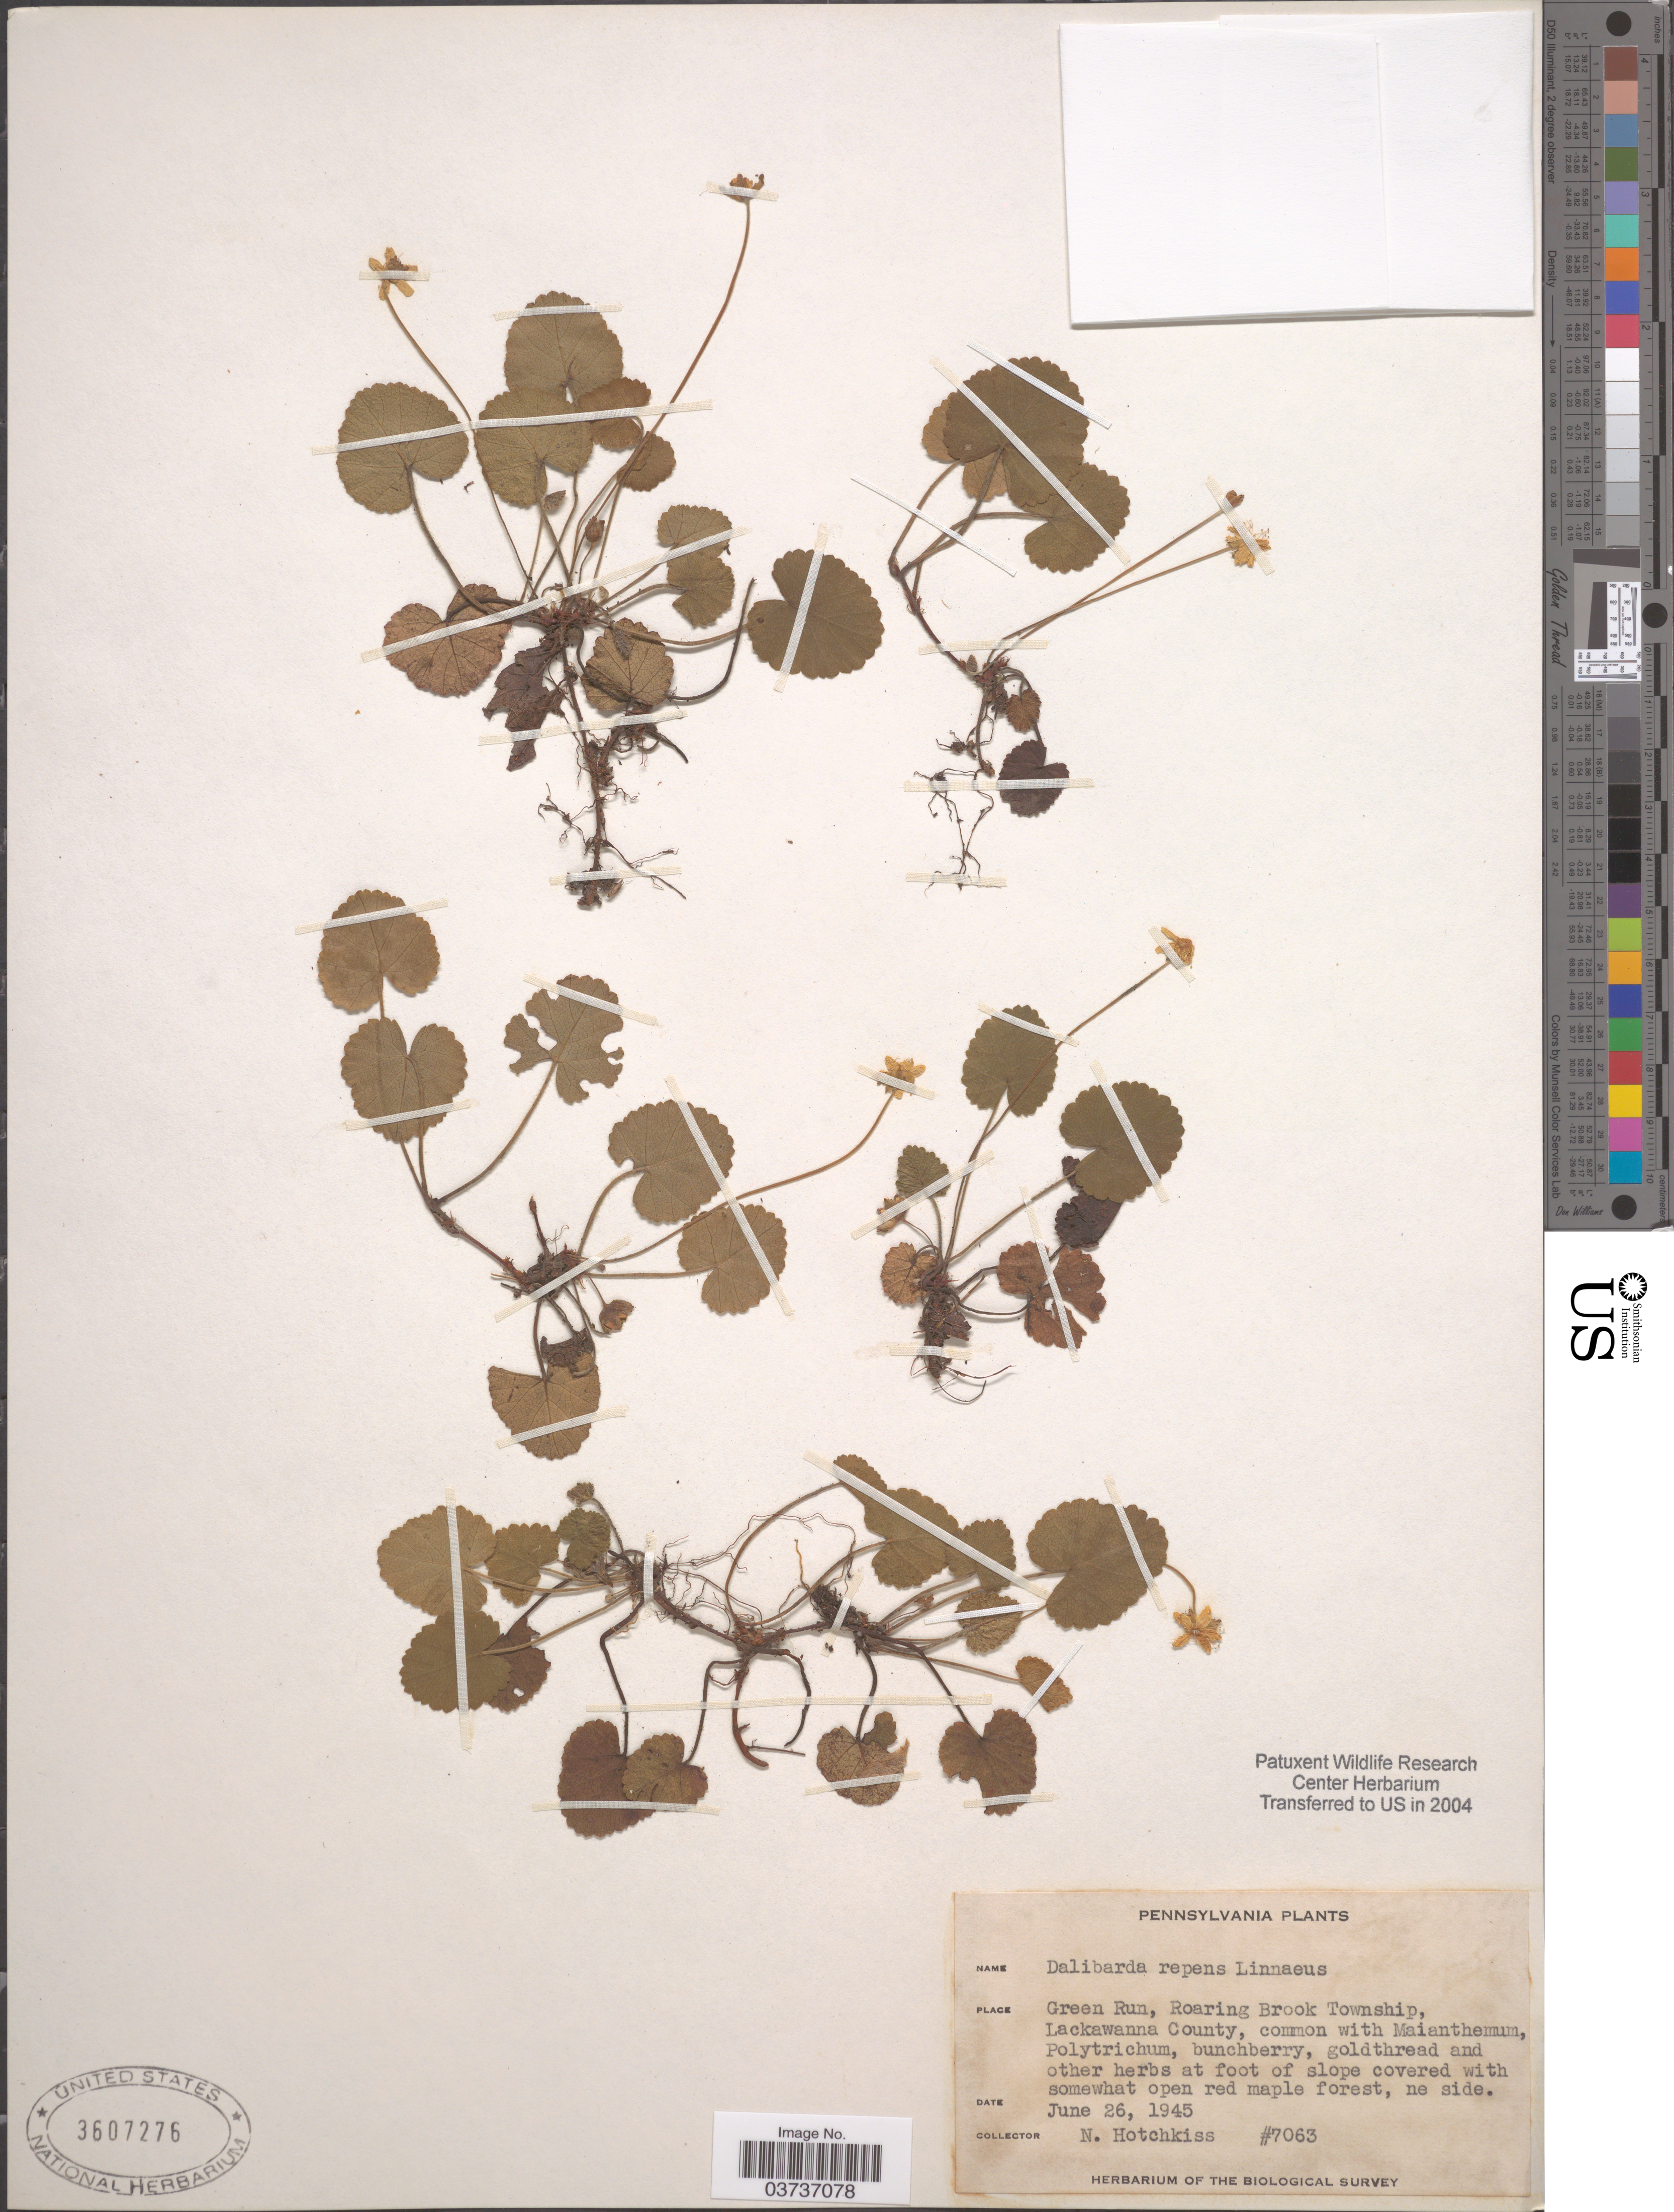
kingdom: Plantae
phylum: Tracheophyta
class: Magnoliopsida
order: Rosales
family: Rosaceae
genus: Dalibarda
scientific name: Dalibarda repens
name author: L.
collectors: N. Hotchkiss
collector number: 7063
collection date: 1945-06-26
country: United States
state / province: Pennsylvania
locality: Green Run, Roaring Brook Township, Lackawanna County.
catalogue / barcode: US 3607276